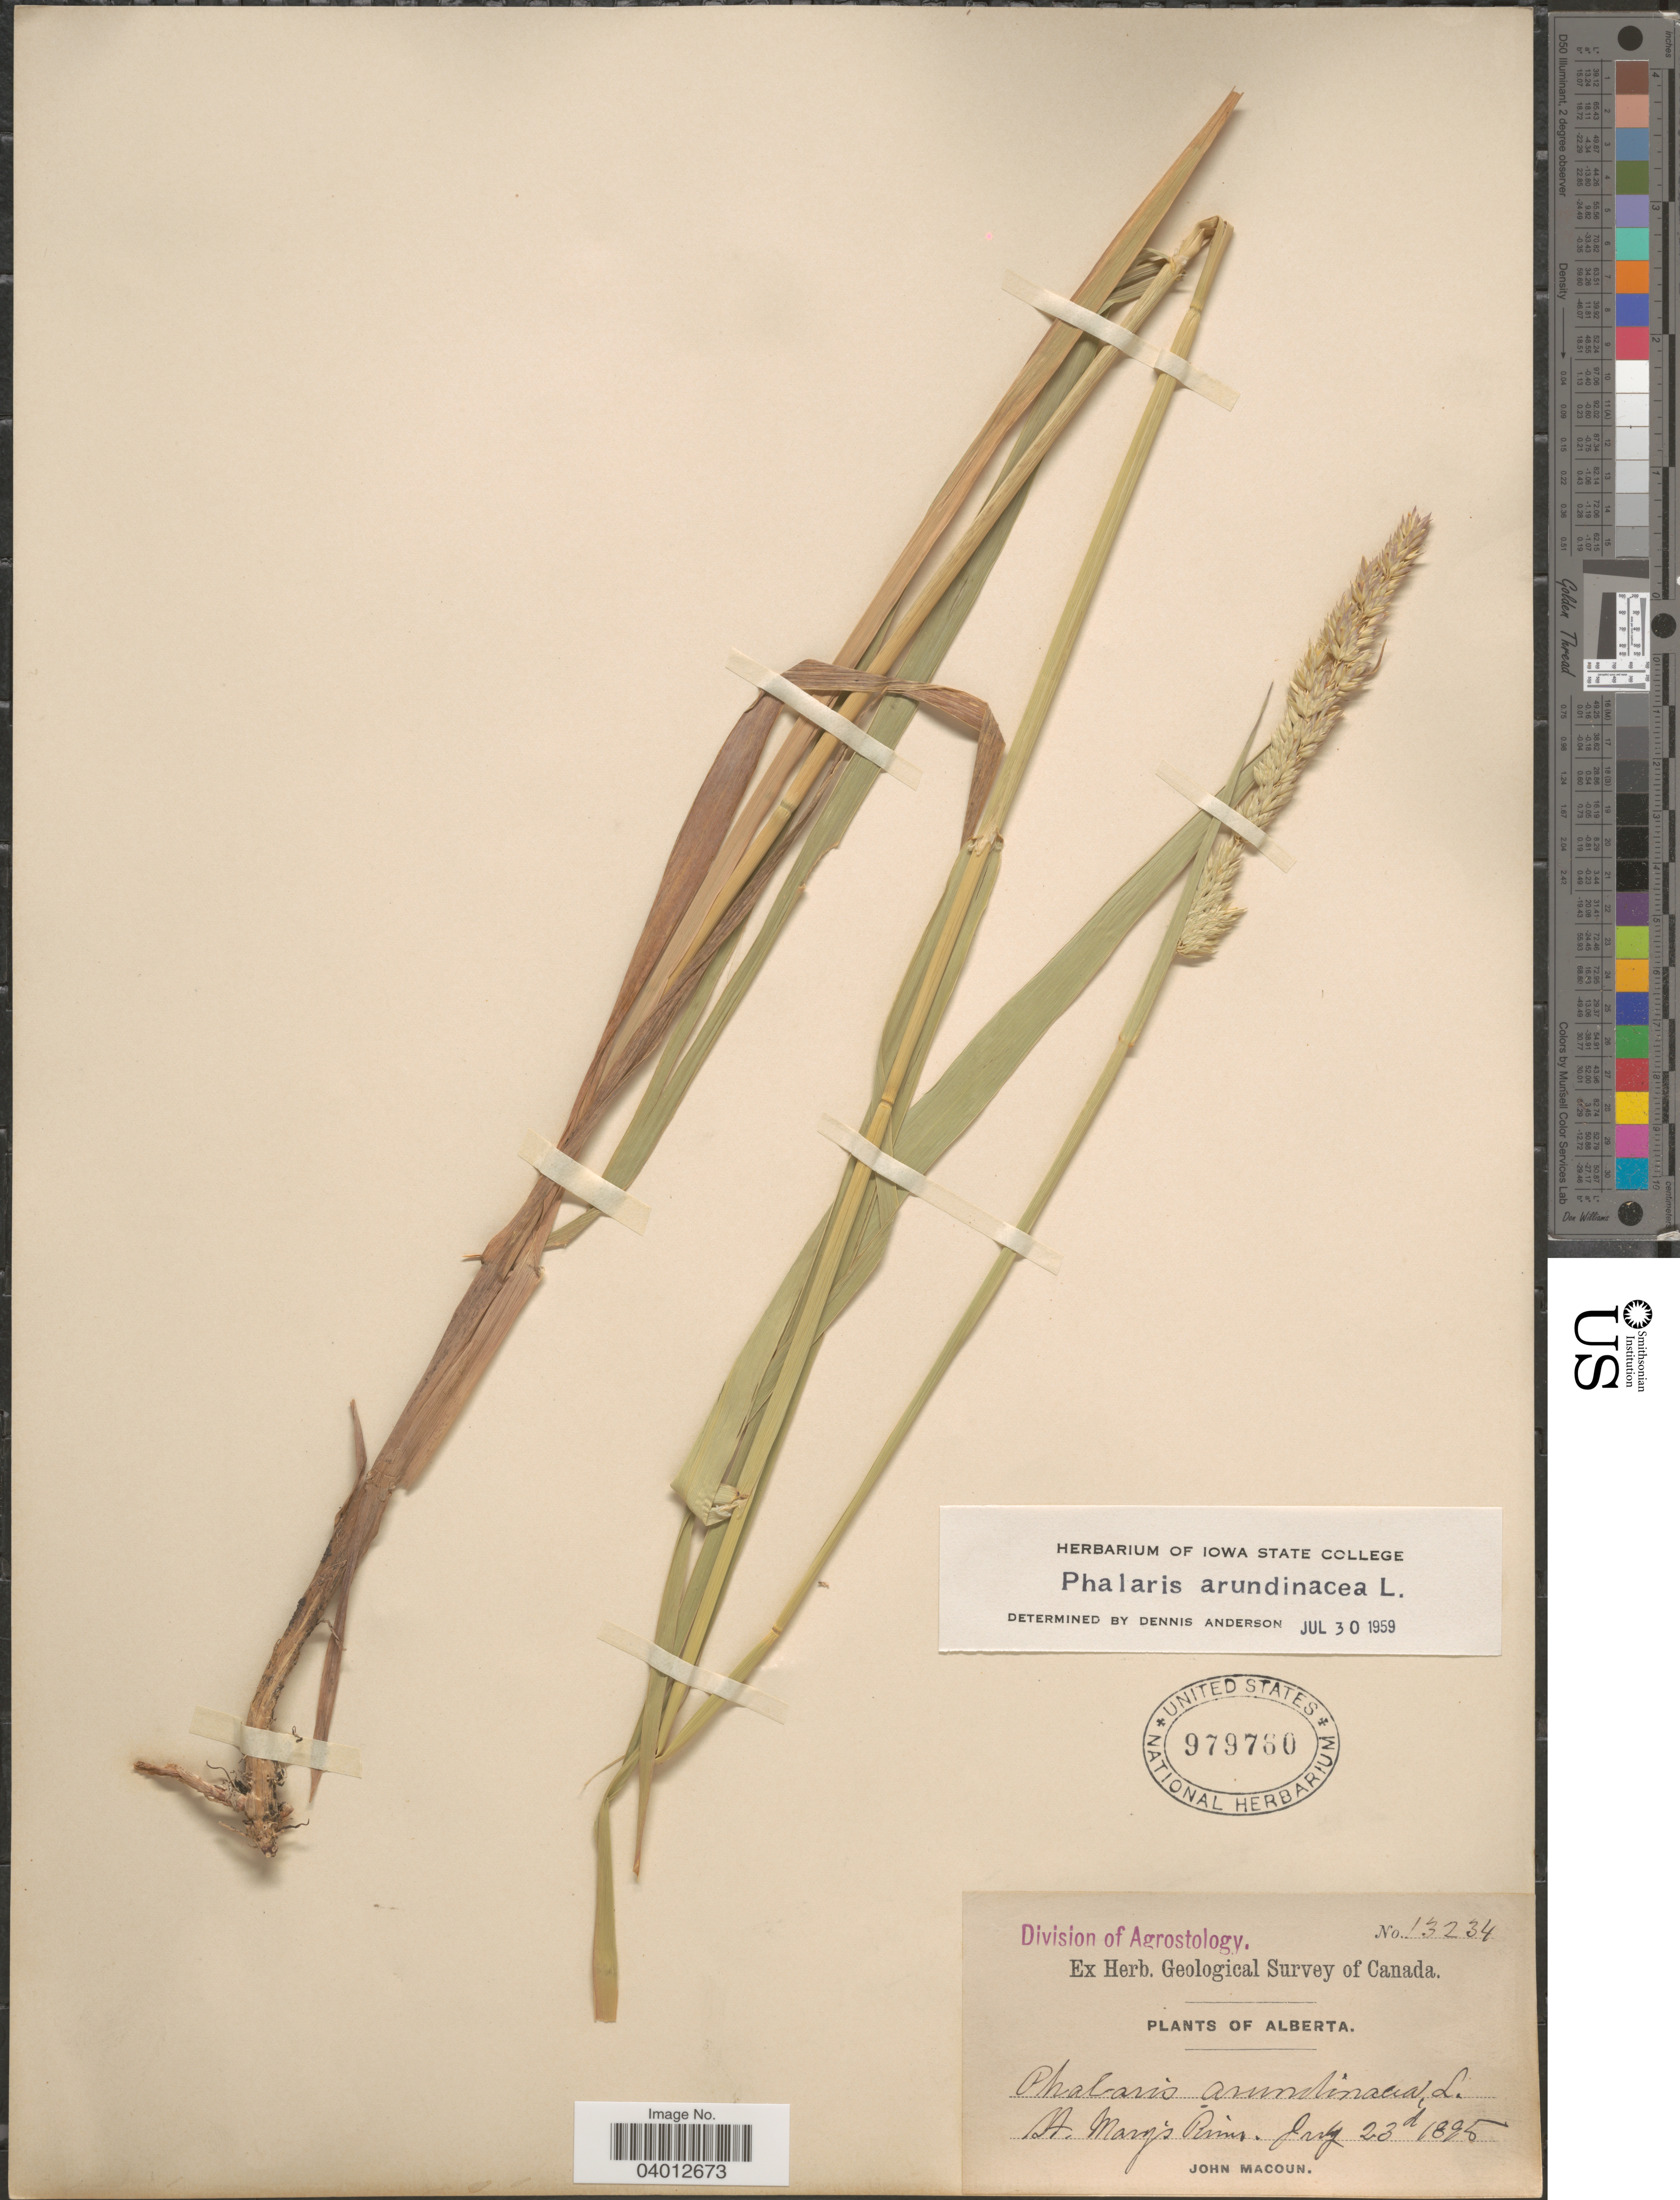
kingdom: Plantae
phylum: Tracheophyta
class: Liliopsida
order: Poales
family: Poaceae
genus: Phalaris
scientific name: Phalaris arundinacea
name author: L.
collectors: J. Macoun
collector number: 13234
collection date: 1895-07-23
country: Canada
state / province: Alberta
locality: St. Mary's River.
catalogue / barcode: US 979760